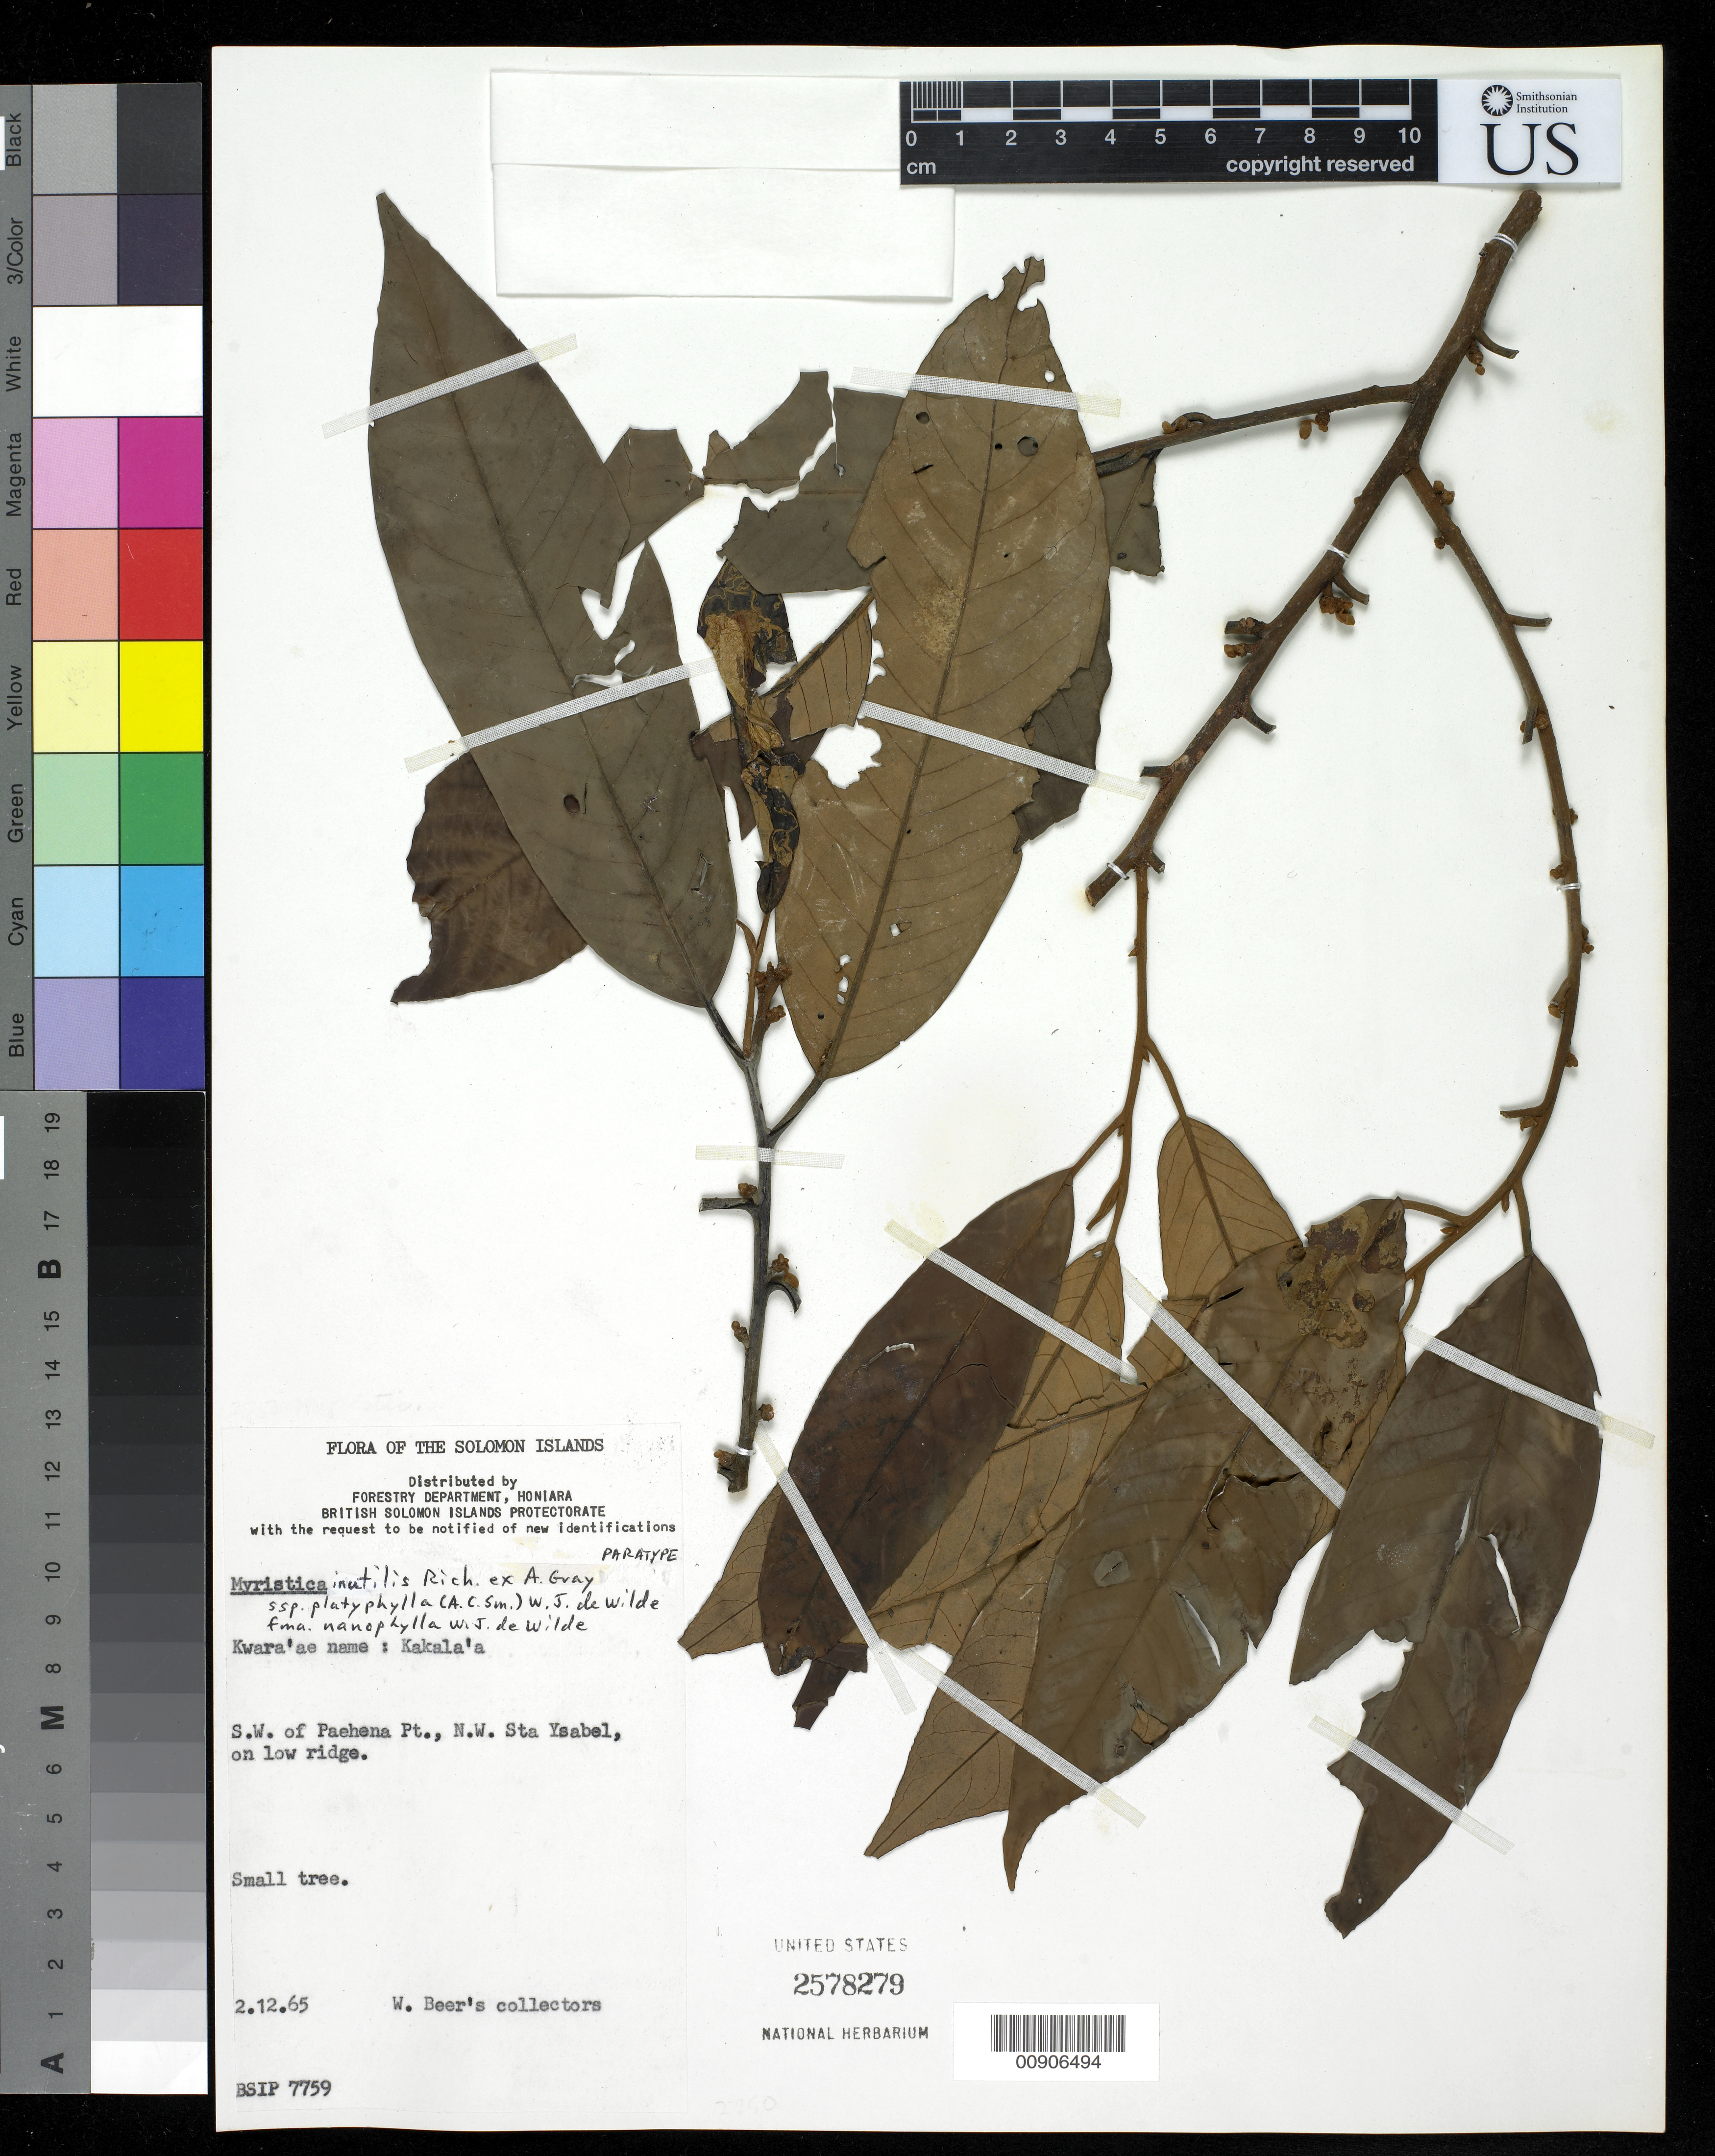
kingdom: Plantae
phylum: Tracheophyta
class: Magnoliopsida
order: Magnoliales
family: Myristicaceae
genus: Myristica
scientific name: Myristica inutilis subsp. platyphylla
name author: (A.C. Sm.) W.J. de Wilde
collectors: W. Beer's Collectors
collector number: BSIP 7759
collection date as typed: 12 Feb 1965 or 02 Dec 1965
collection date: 1965-02-12 or 1965-12-02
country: Solomon Islands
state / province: Isabel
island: Santa Isabel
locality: SW of Paehana Pt.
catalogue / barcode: US 2578279